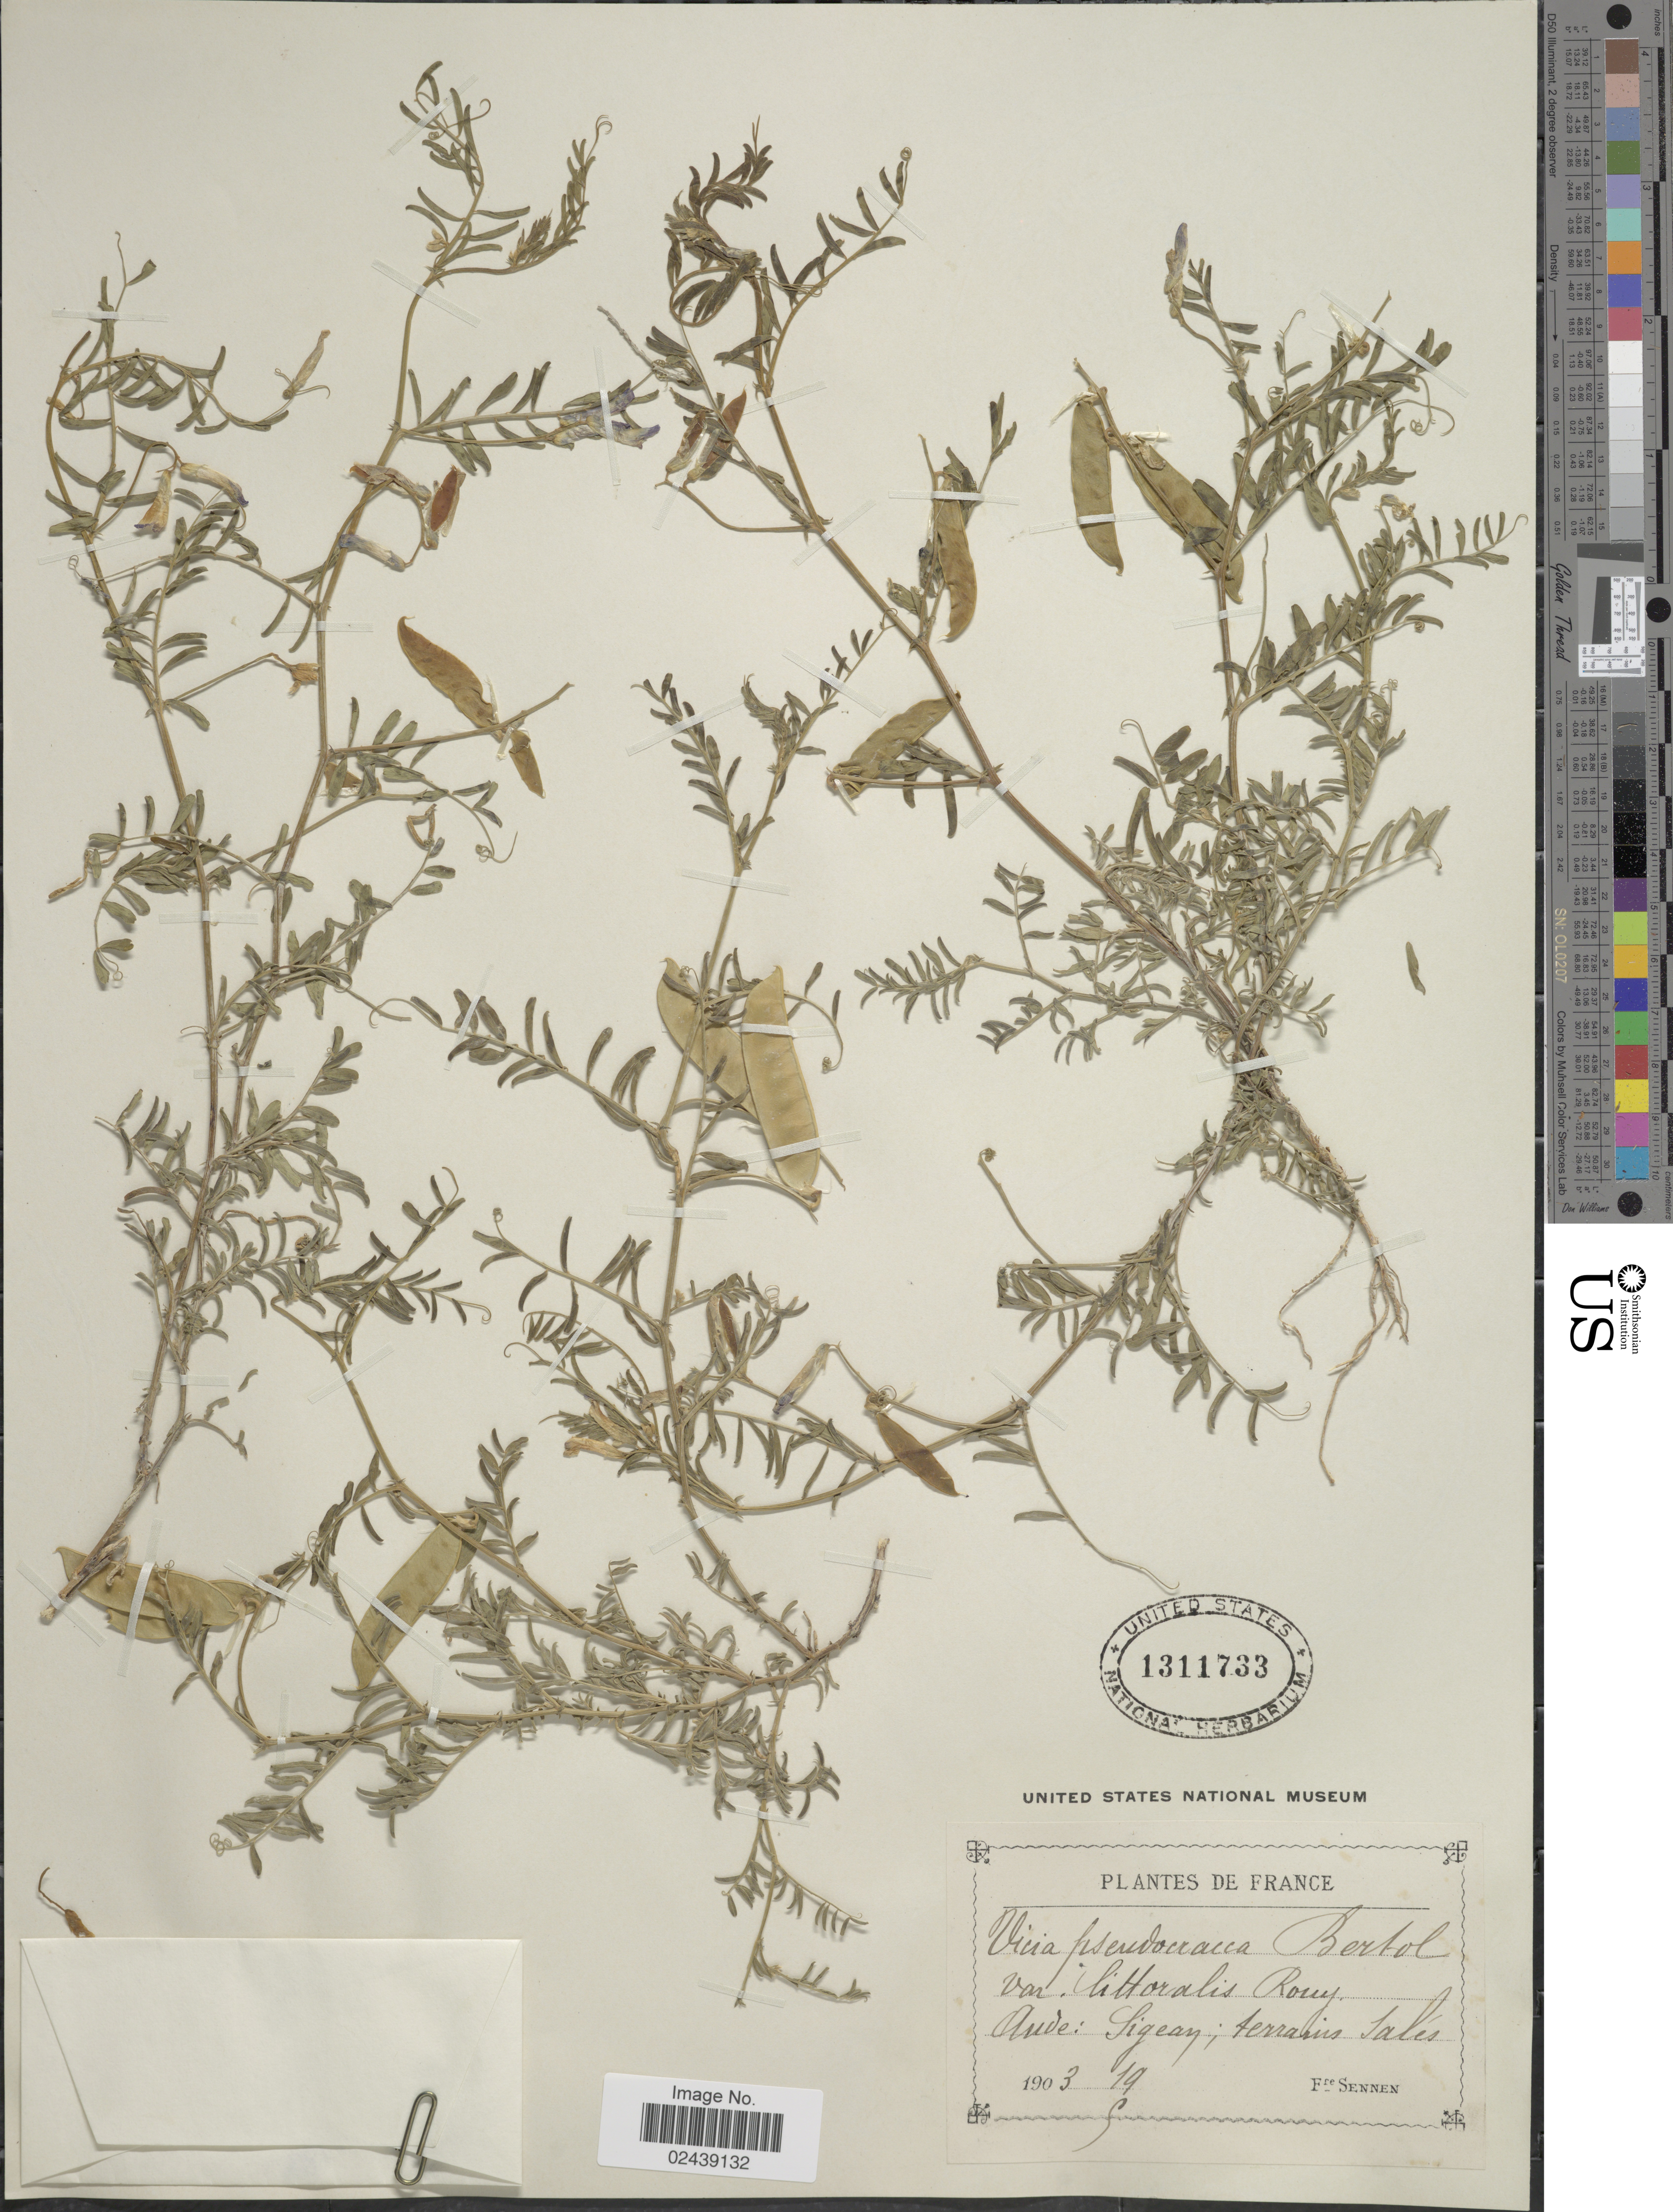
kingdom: Plantae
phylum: Tracheophyta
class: Magnoliopsida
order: Fabales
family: Fabaceae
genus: Vicia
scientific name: Vicia pseudocracca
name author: Bertol.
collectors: E. Sennen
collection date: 1903-09-19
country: France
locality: Ande Sigean; terrais sales [interpreted]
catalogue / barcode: US 1311733